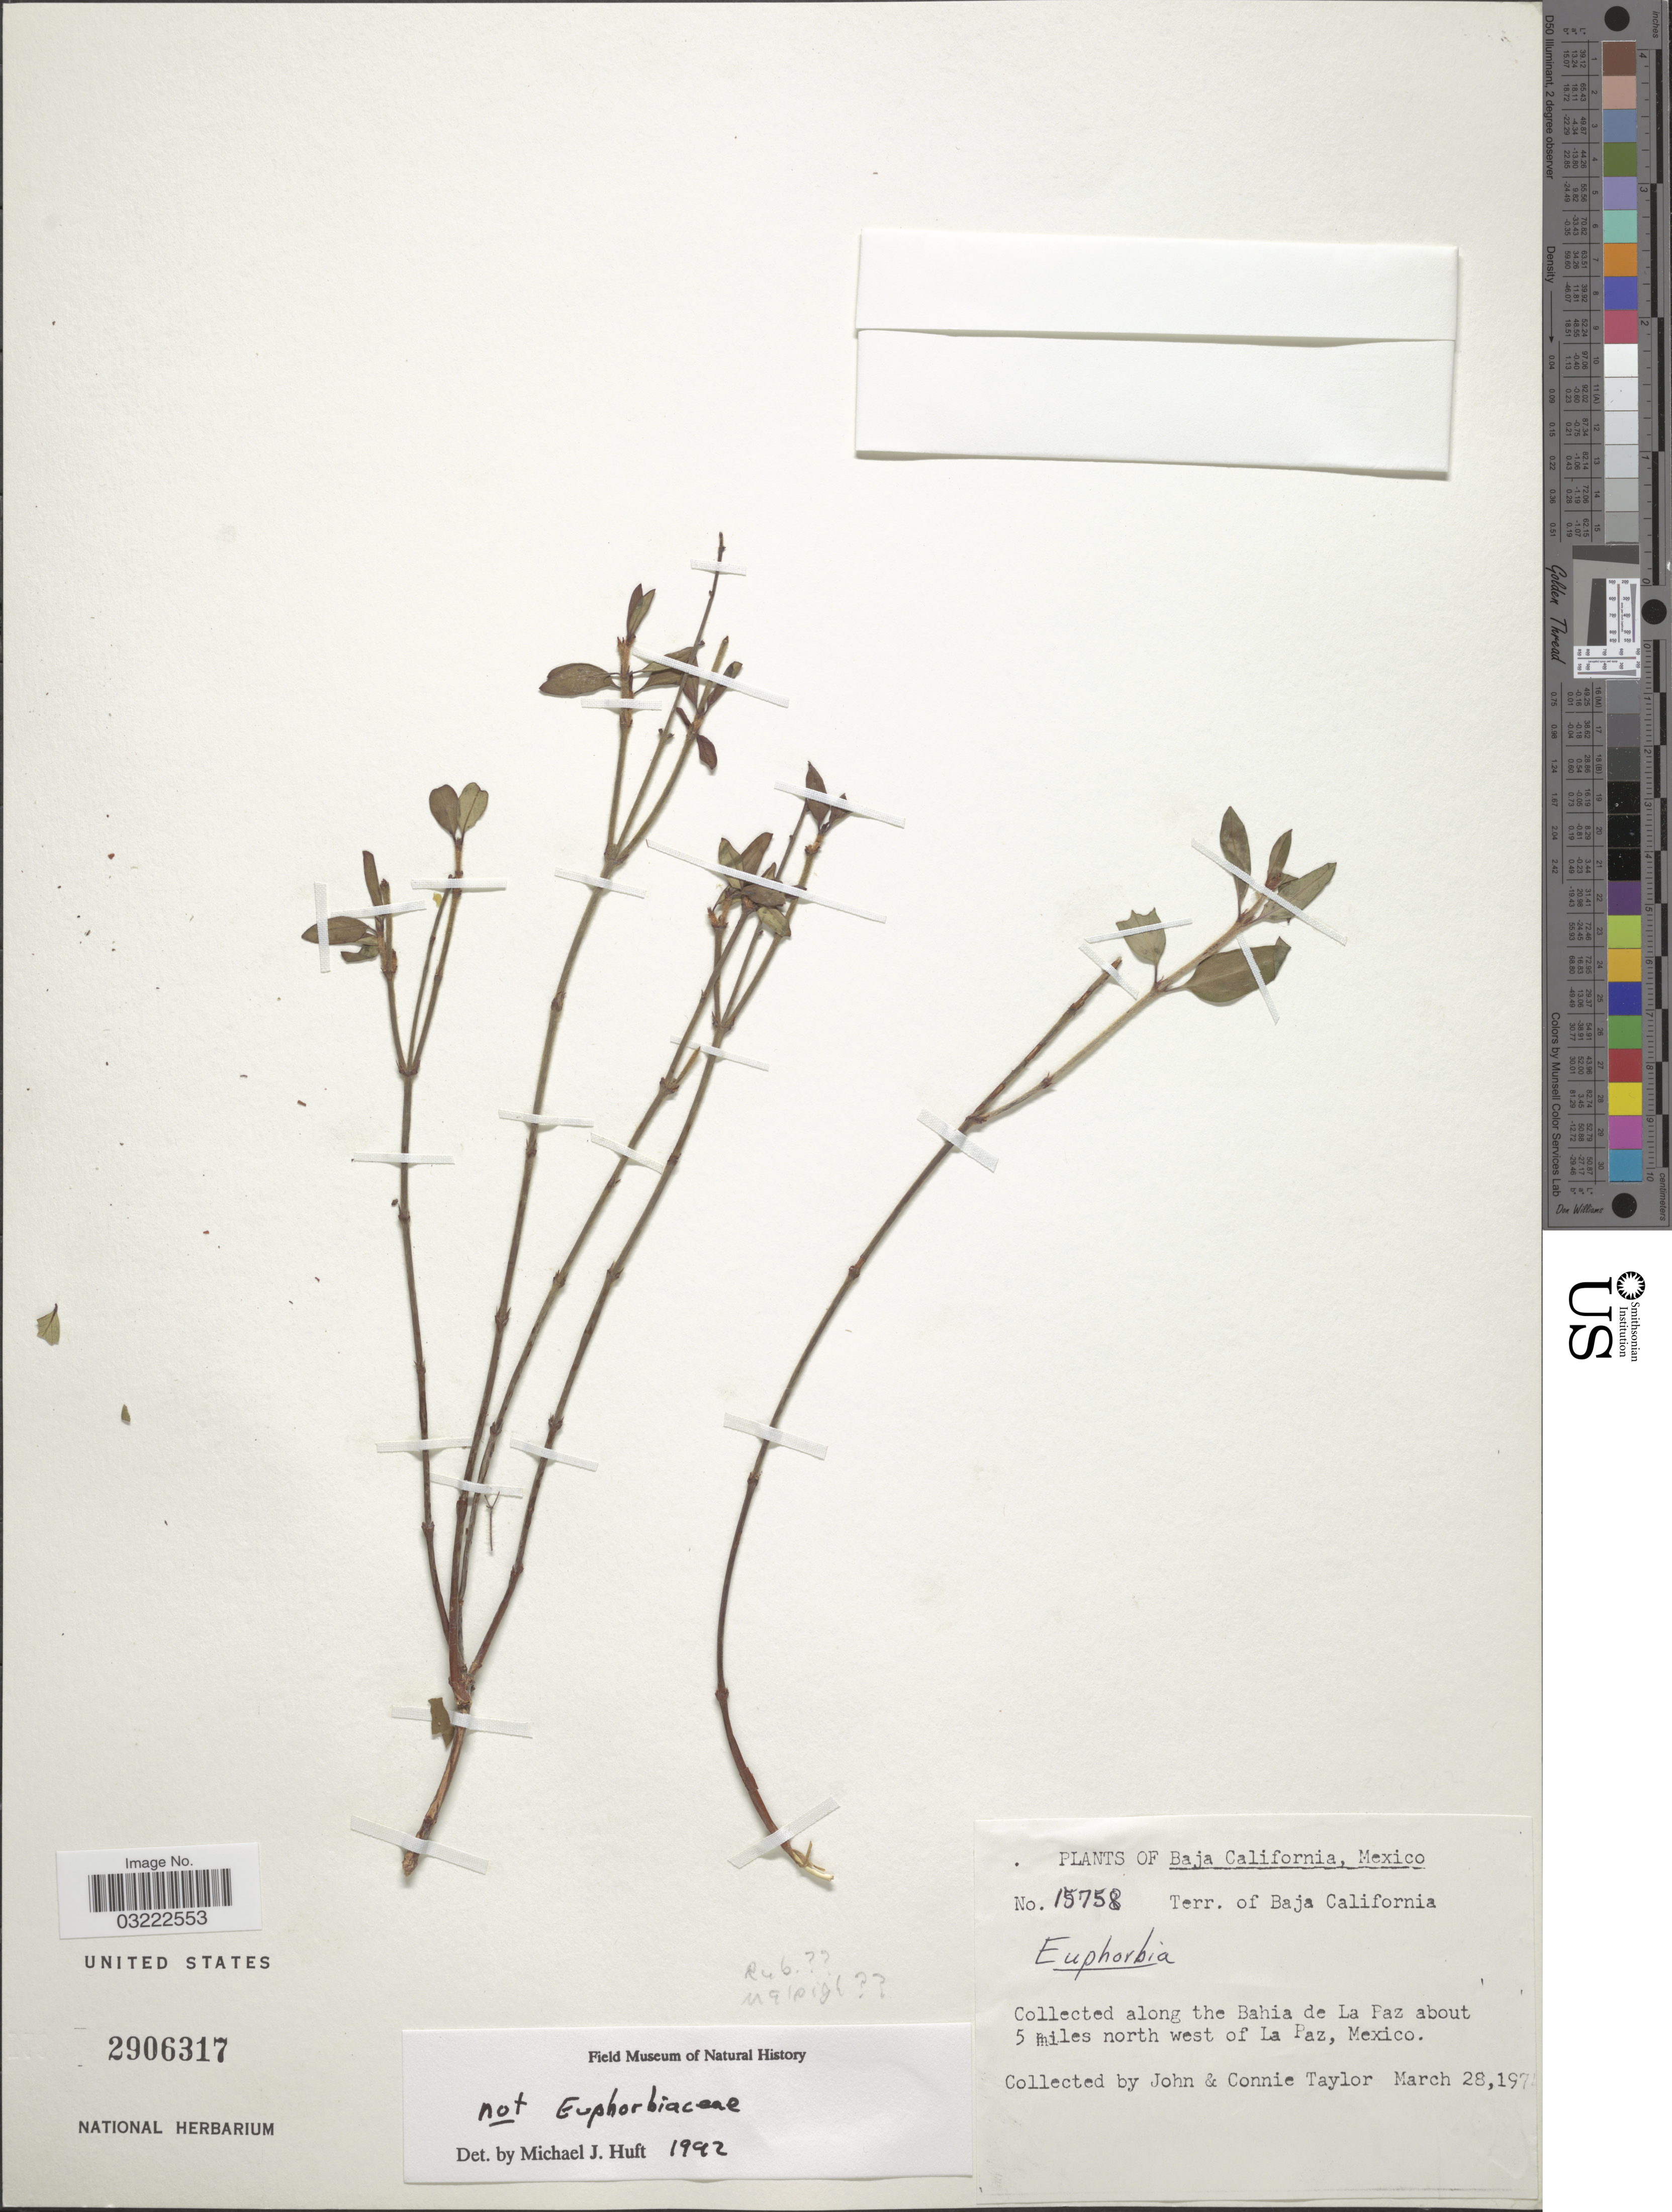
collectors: J. Taylor & C. Taylor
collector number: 15758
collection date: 1974-03-28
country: Mexico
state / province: Baja California Sur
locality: Terr. of Baja California, along the Bahia de La Paz about 5 miles north west of La Paz.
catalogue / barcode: US 2906317